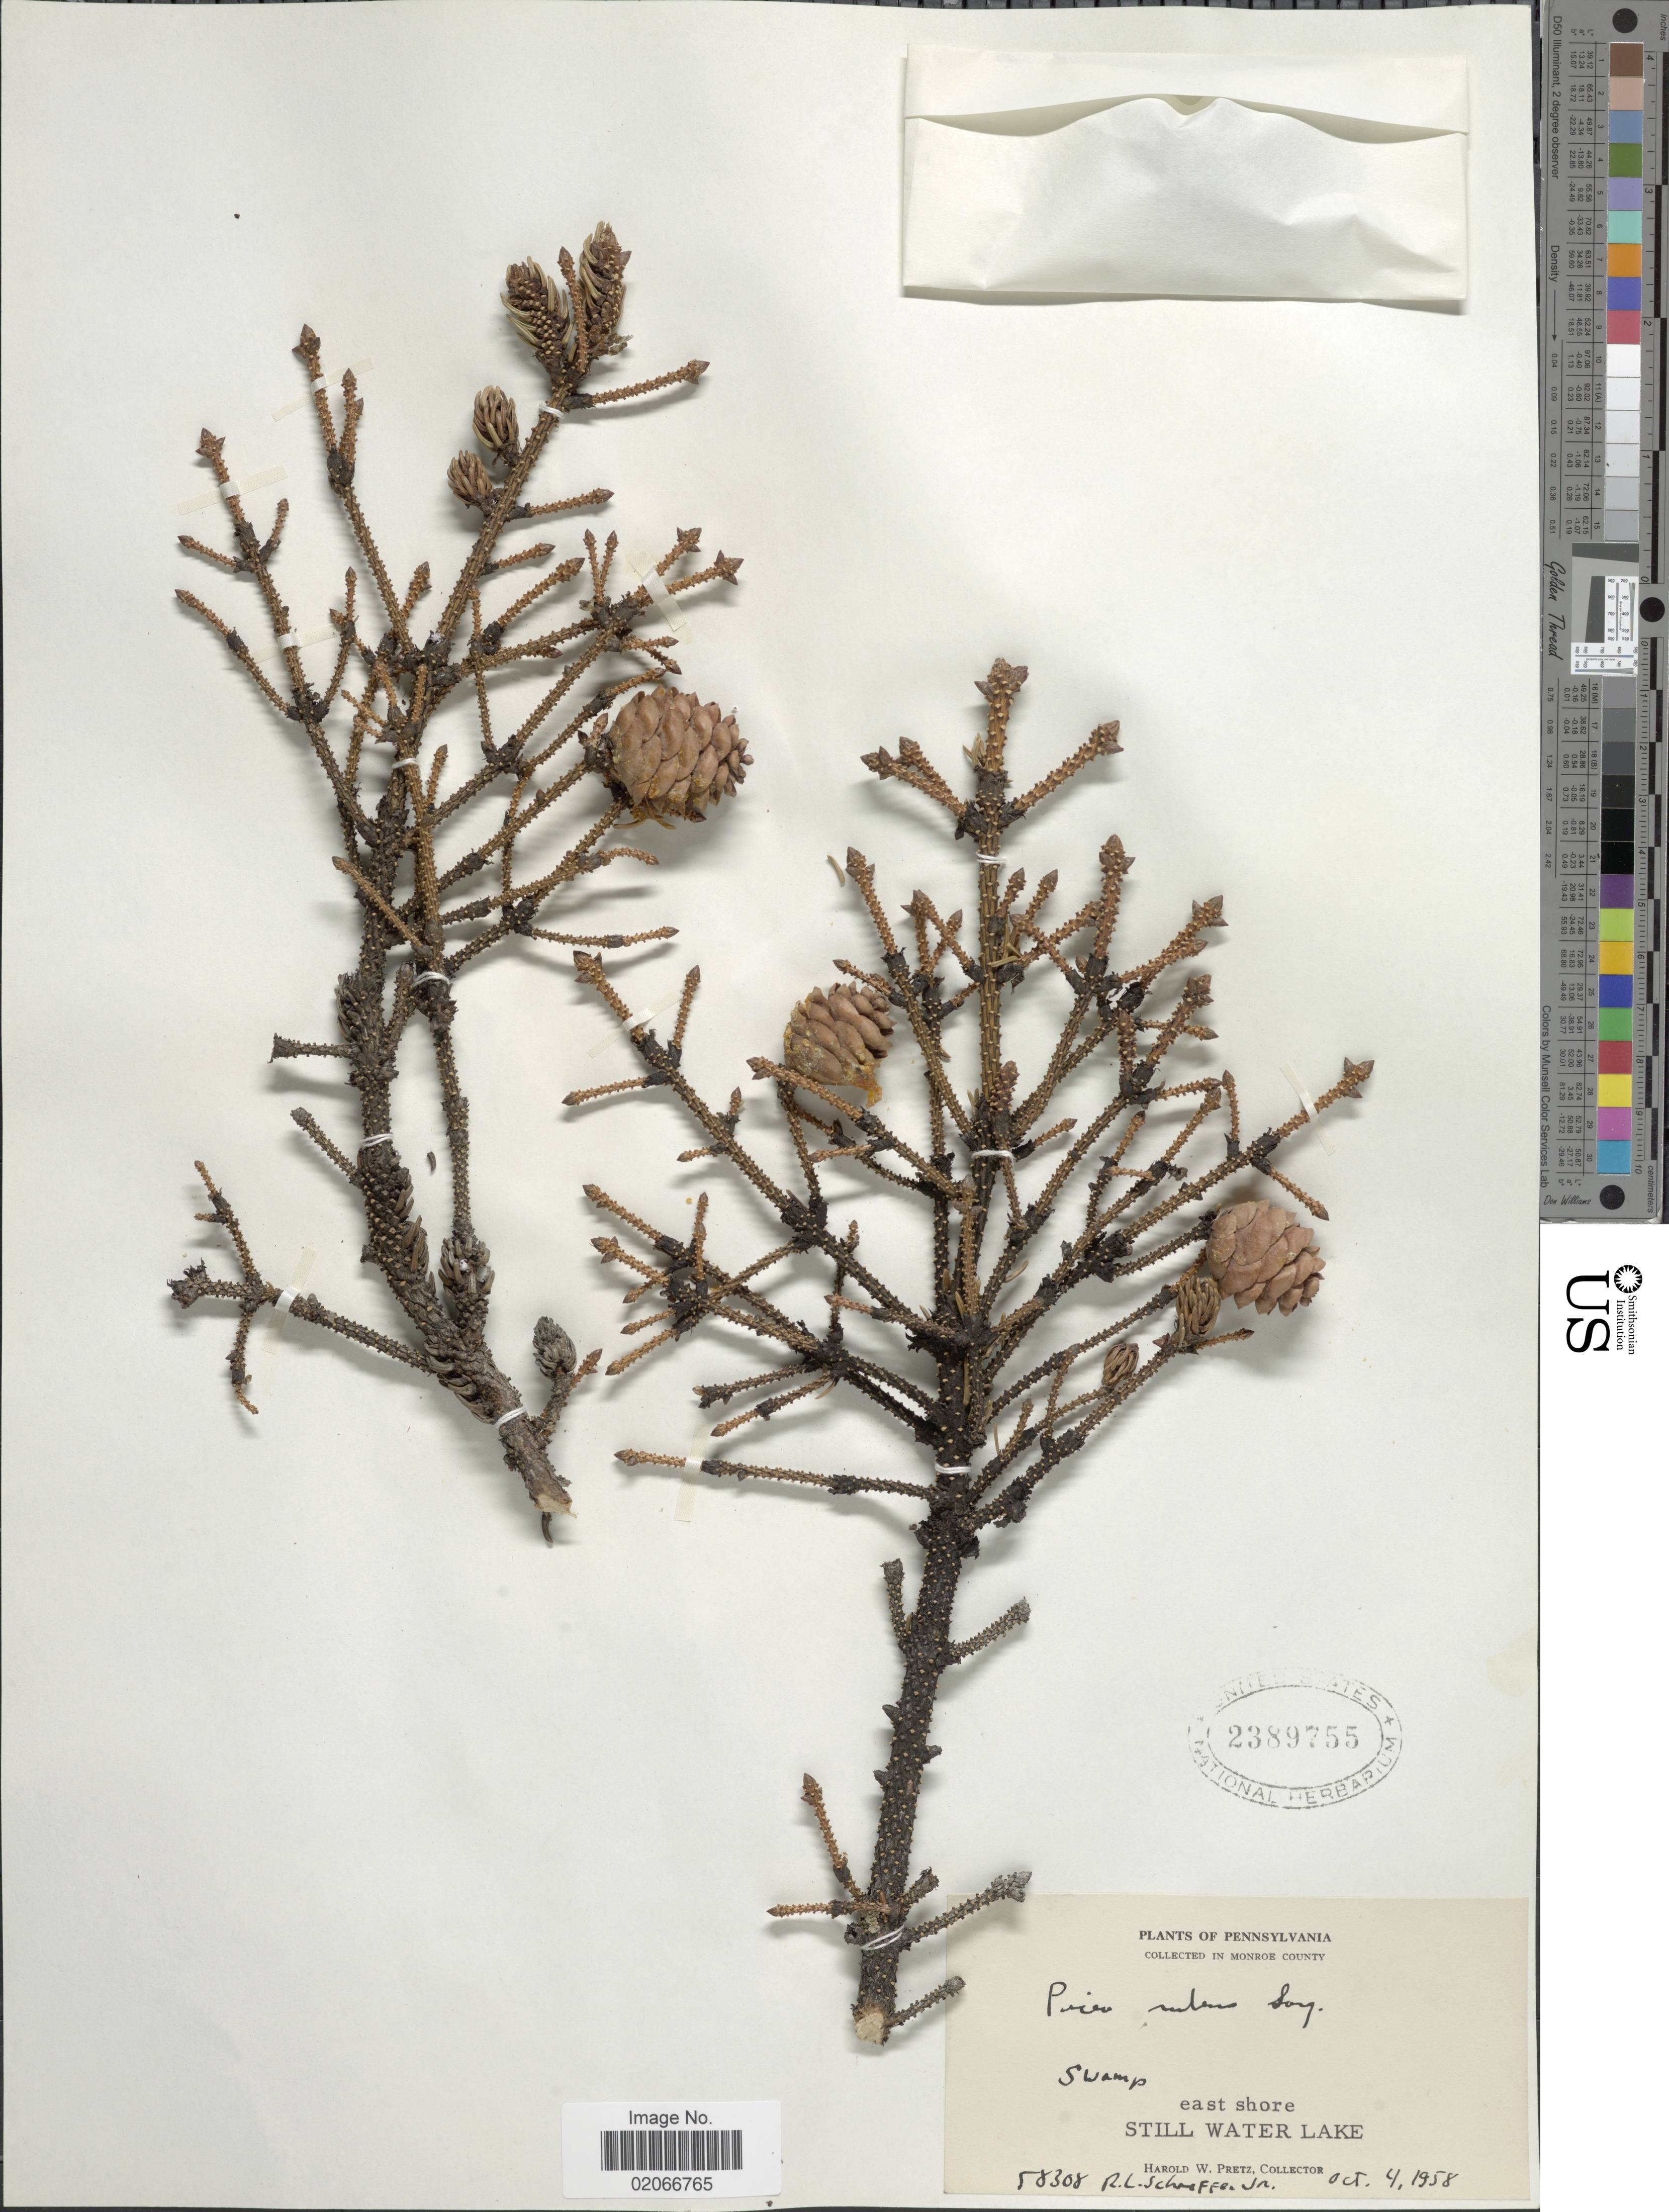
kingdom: Plantae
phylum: Tracheophyta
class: Pinopsida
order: Pinales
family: Pinaceae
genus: Picea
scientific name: Picea rubens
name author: Sarg.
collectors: H. W. Pretz & R. L. Schaeffer Jr.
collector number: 58308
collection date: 1958-10-04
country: United States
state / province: Pennsylvania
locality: Monroe County, east shore, Still Water Lake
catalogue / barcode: US 2389755